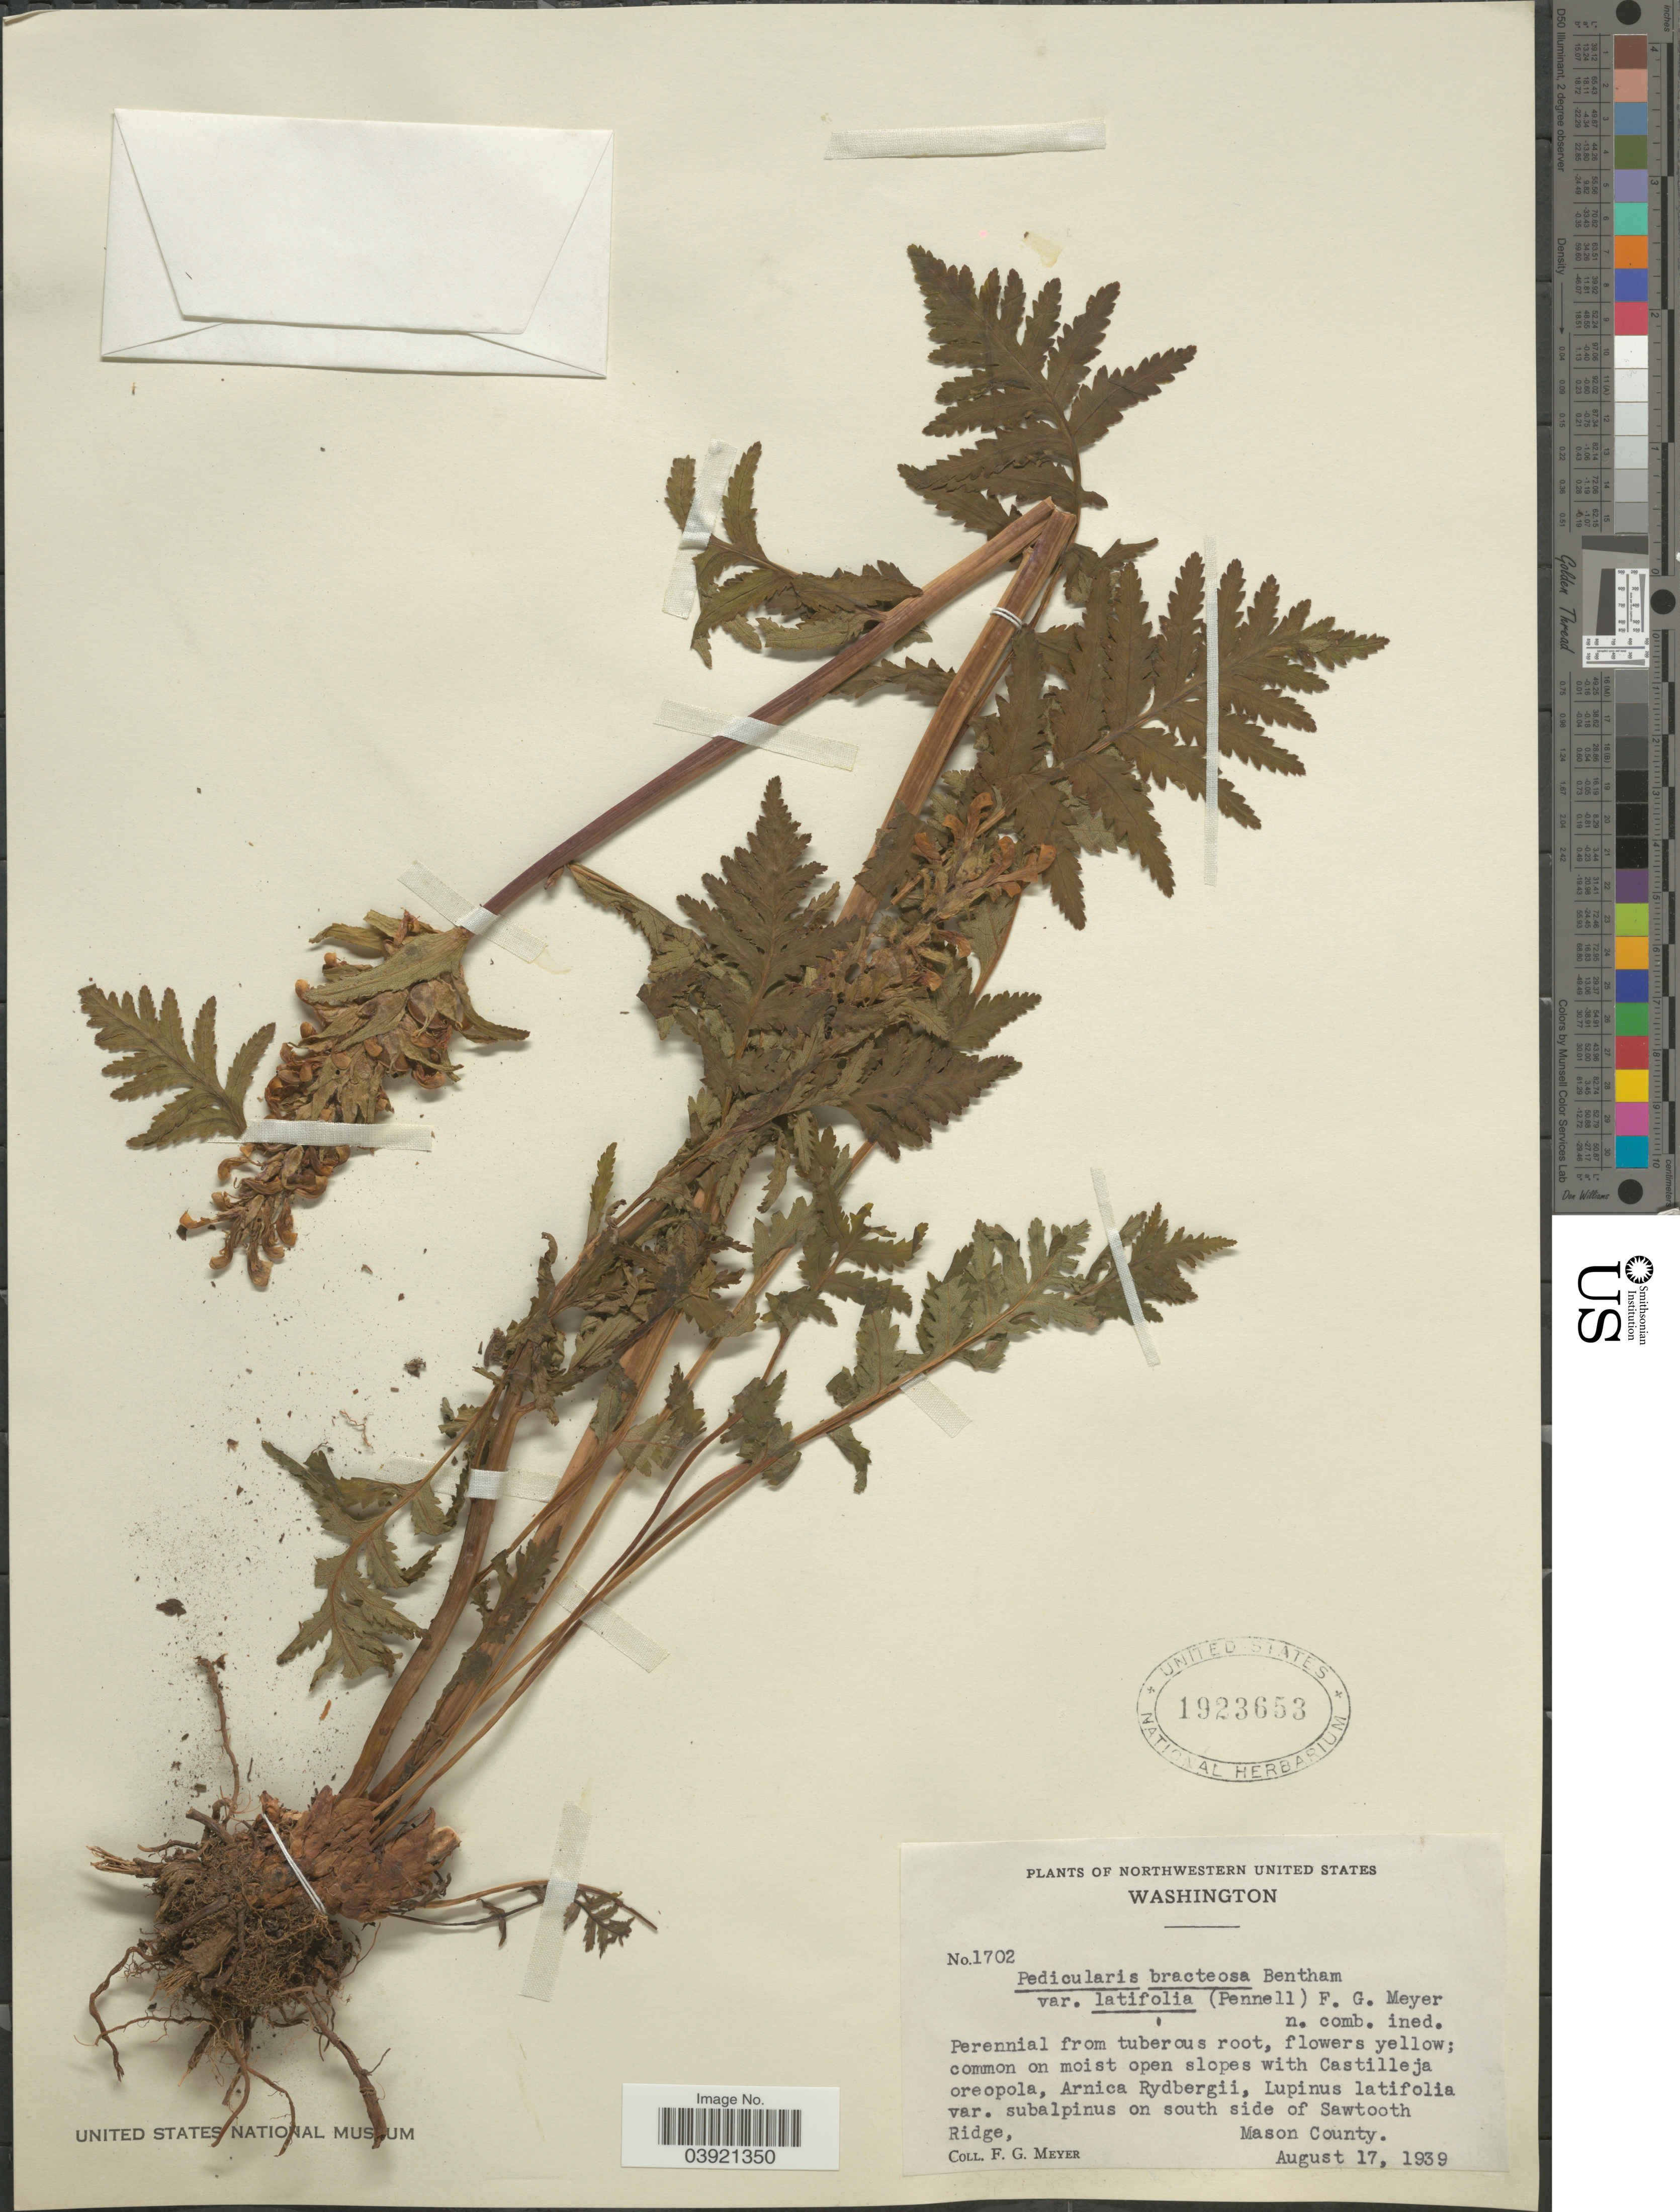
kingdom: Plantae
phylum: Tracheophyta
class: Magnoliopsida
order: Lamiales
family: Orobanchaceae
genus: Pedicularis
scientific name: Pedicularis bracteosa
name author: Benth.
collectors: F. G. Meyer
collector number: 1702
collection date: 1939-08-17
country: United States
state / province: Washington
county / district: Mason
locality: On south side of Sawtooth Ridge, Mason County.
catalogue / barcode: US 1923653